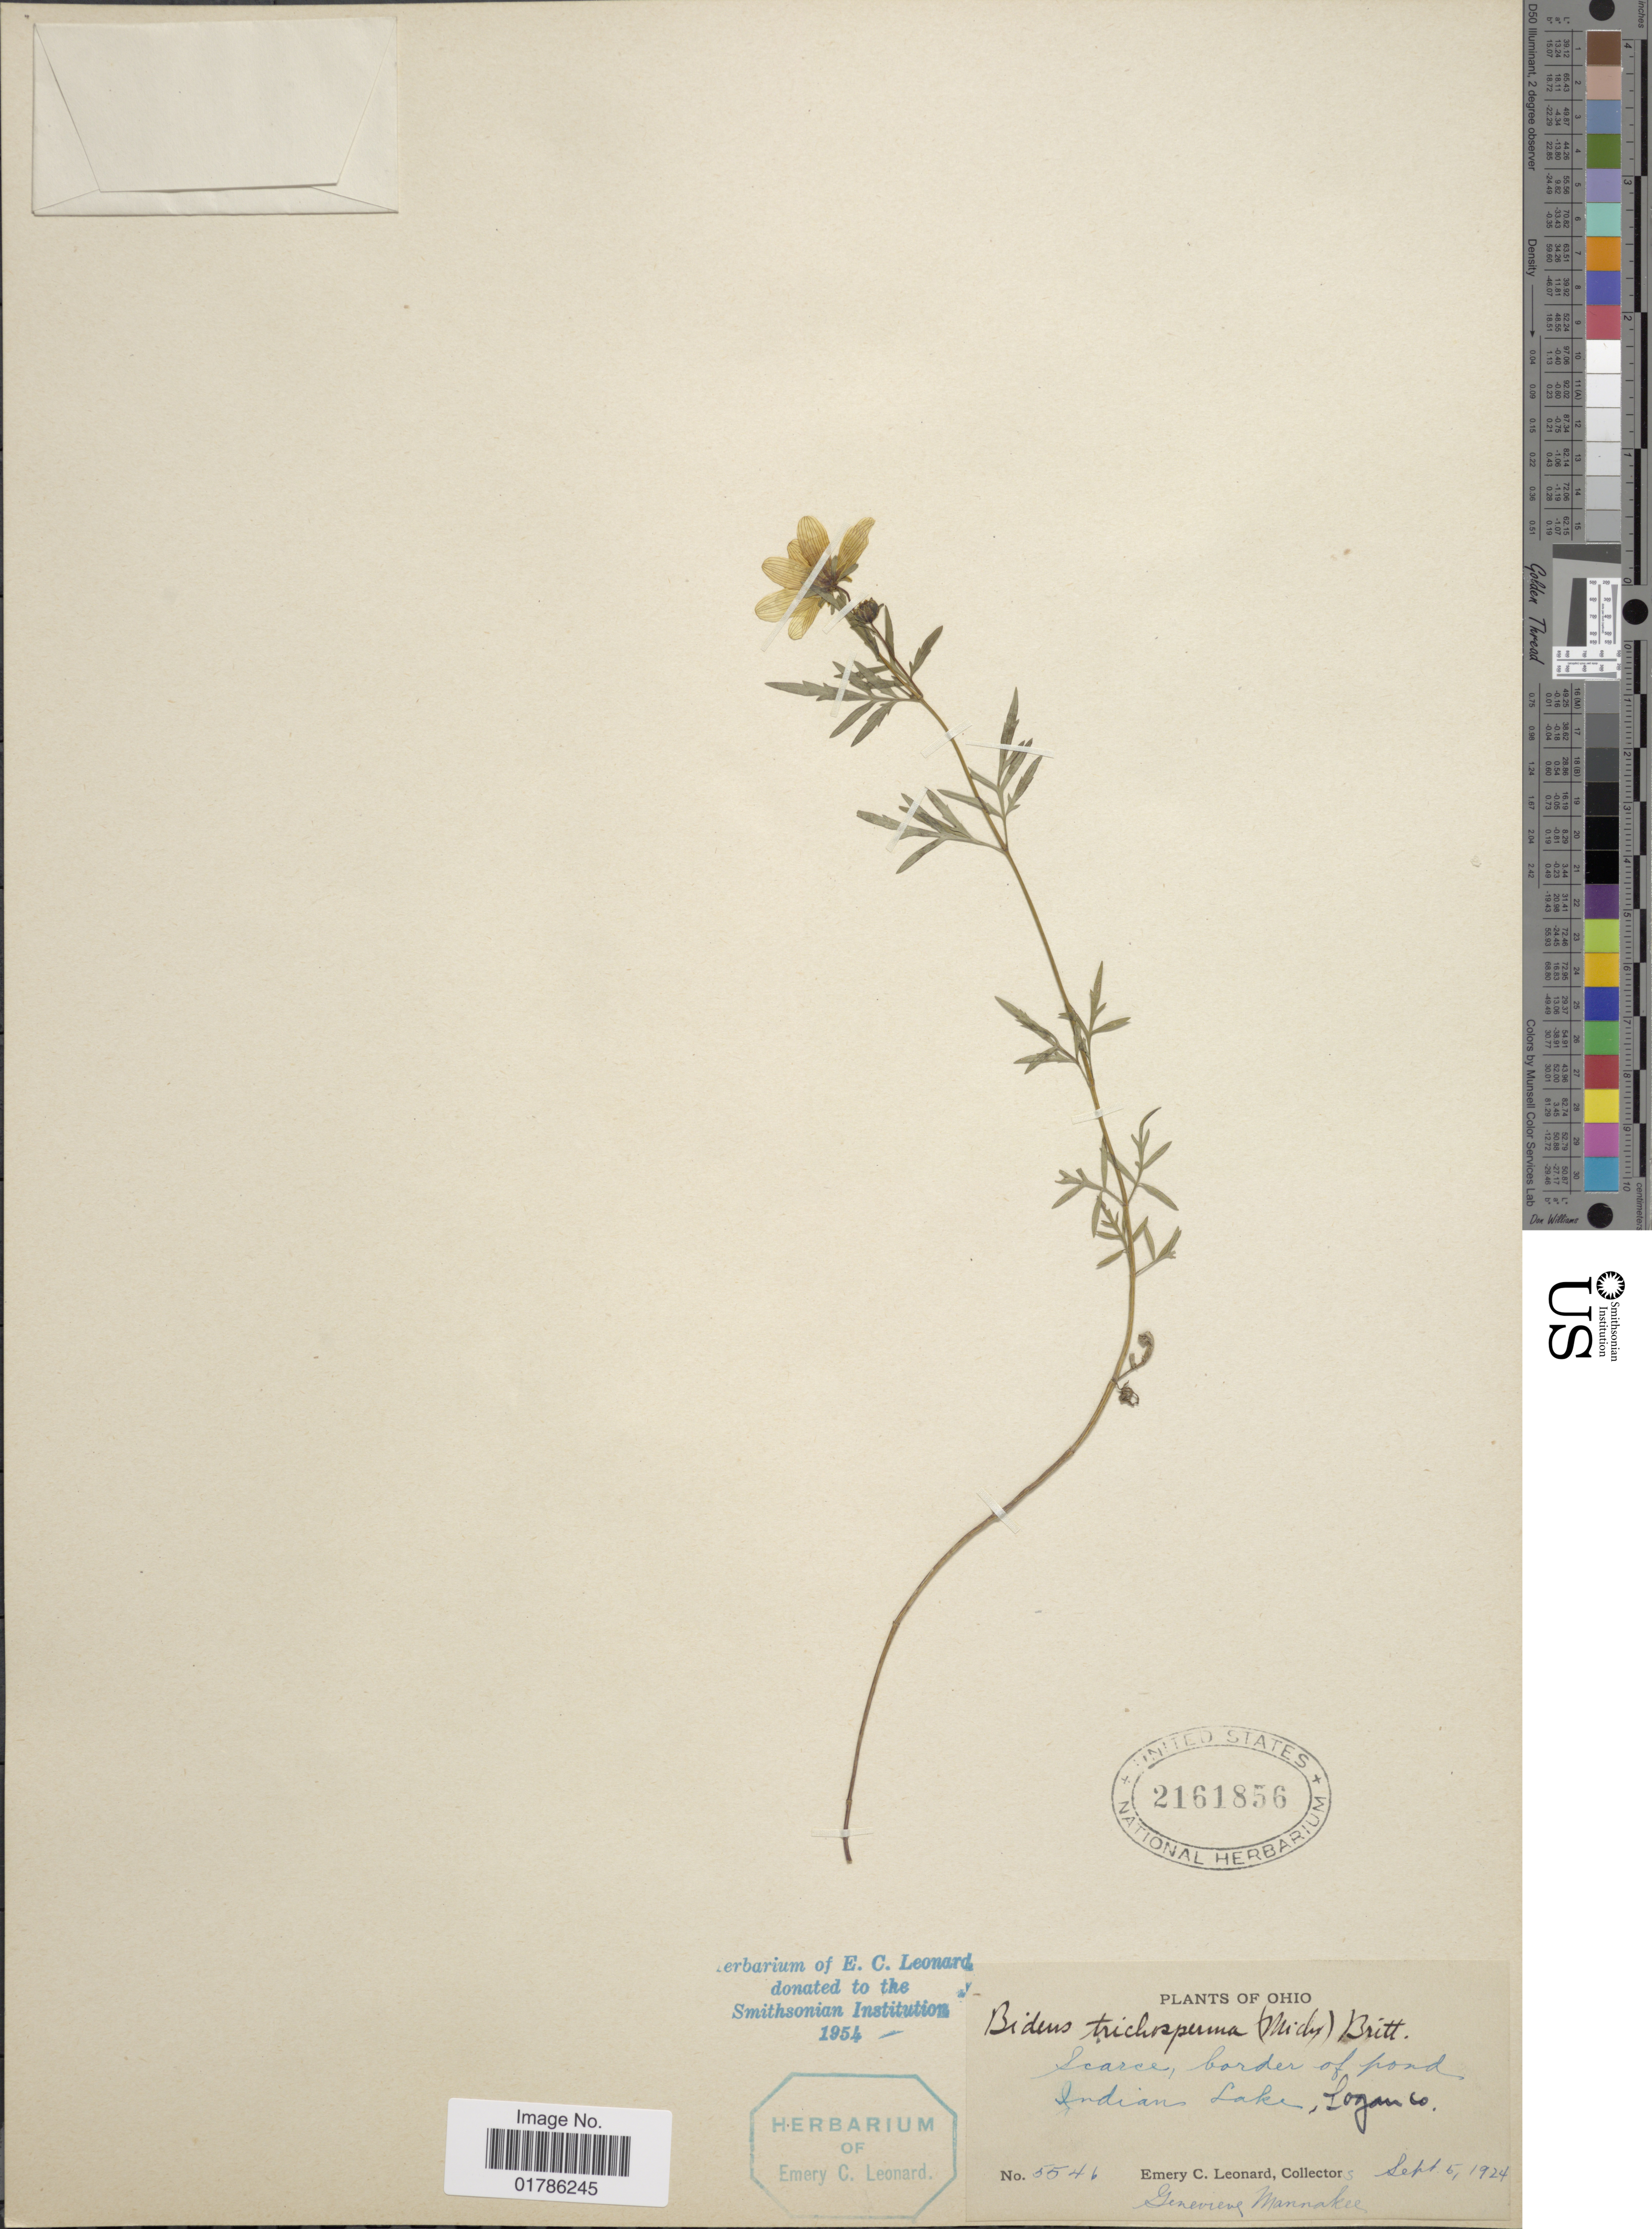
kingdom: Plantae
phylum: Tracheophyta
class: Magnoliopsida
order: Asterales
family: Asteraceae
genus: Bidens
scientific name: Bidens coronata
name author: (L.) Britton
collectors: E. C. Leonard & G. Mannakee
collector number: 5546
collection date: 1924-09-05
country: United States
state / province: Ohio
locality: Indian Lage, Logan Co.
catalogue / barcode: US 2161856